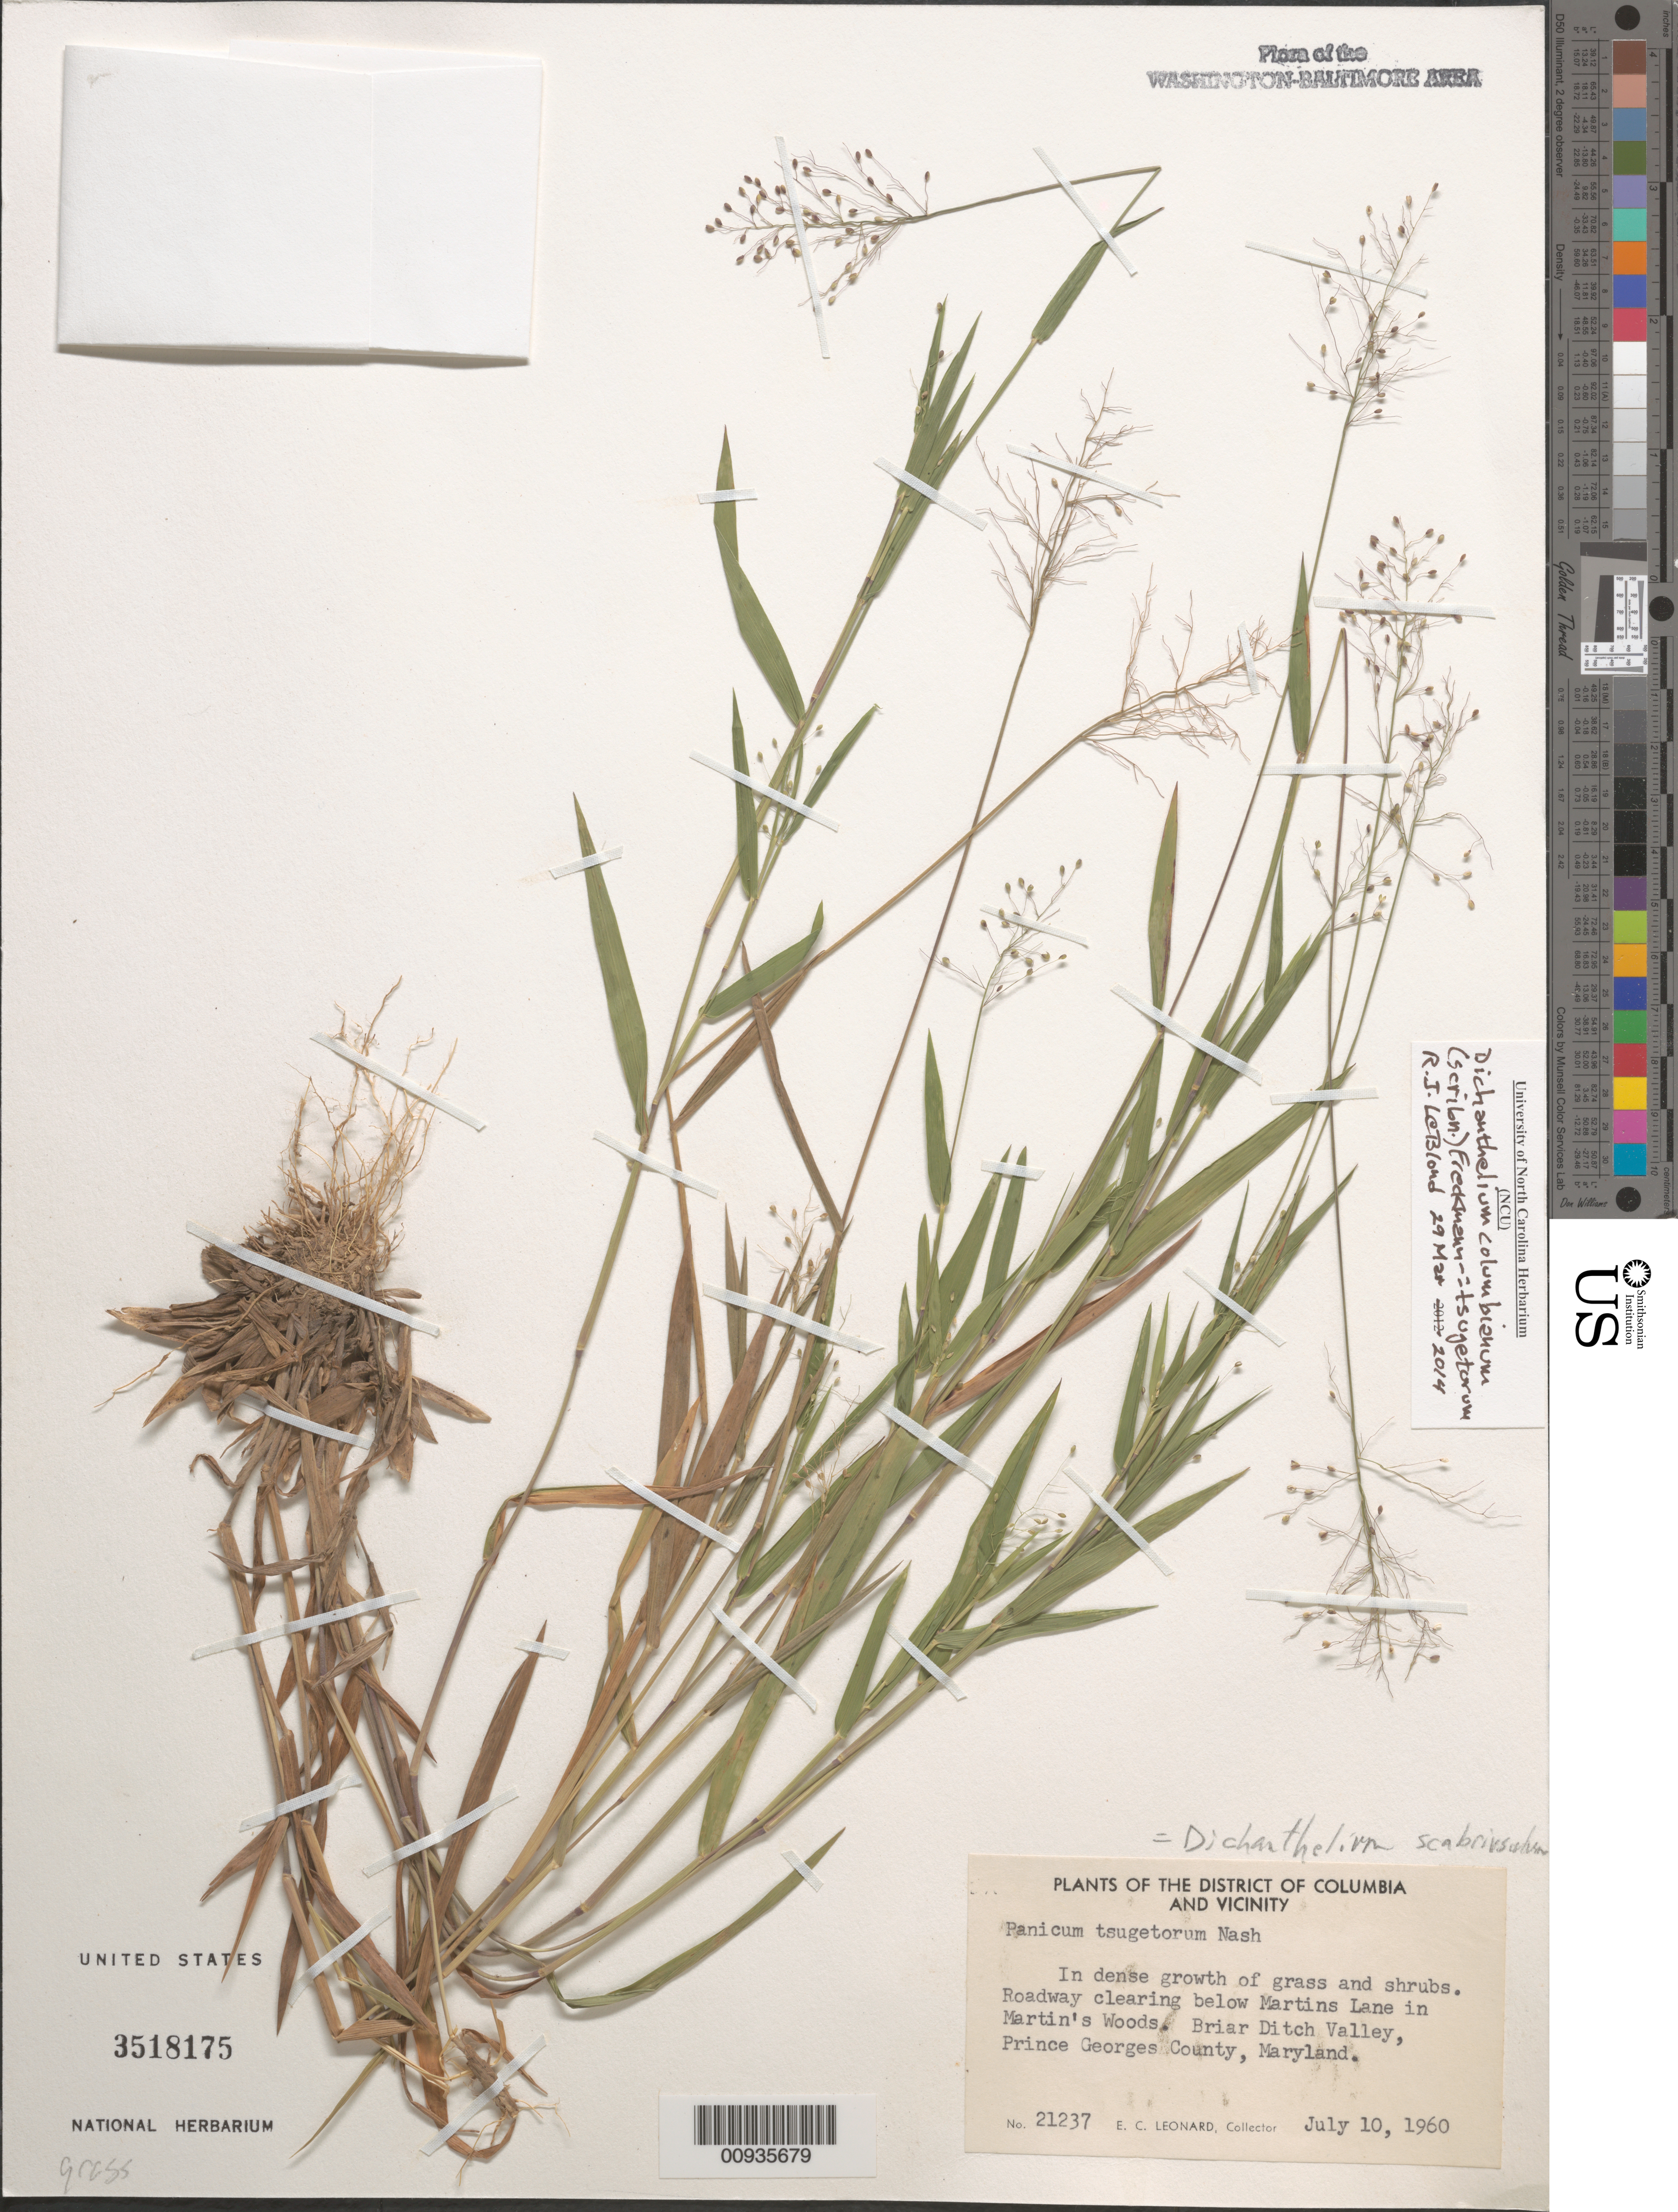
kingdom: Plantae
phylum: Tracheophyta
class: Liliopsida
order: Poales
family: Poaceae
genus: Dichanthelium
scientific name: Dichanthelium scabriusculum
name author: (Elliott) Gould & C.A. Clark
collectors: E. C. Leonard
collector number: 21237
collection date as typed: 10 Jul 1960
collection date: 1960-07-10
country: United States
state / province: Maryland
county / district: Prince George's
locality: Briar Ditch Valley, Martins Lane in Martins Woods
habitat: in dense growth of grass and shrubs. Roadway clearing.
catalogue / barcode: US 3518175